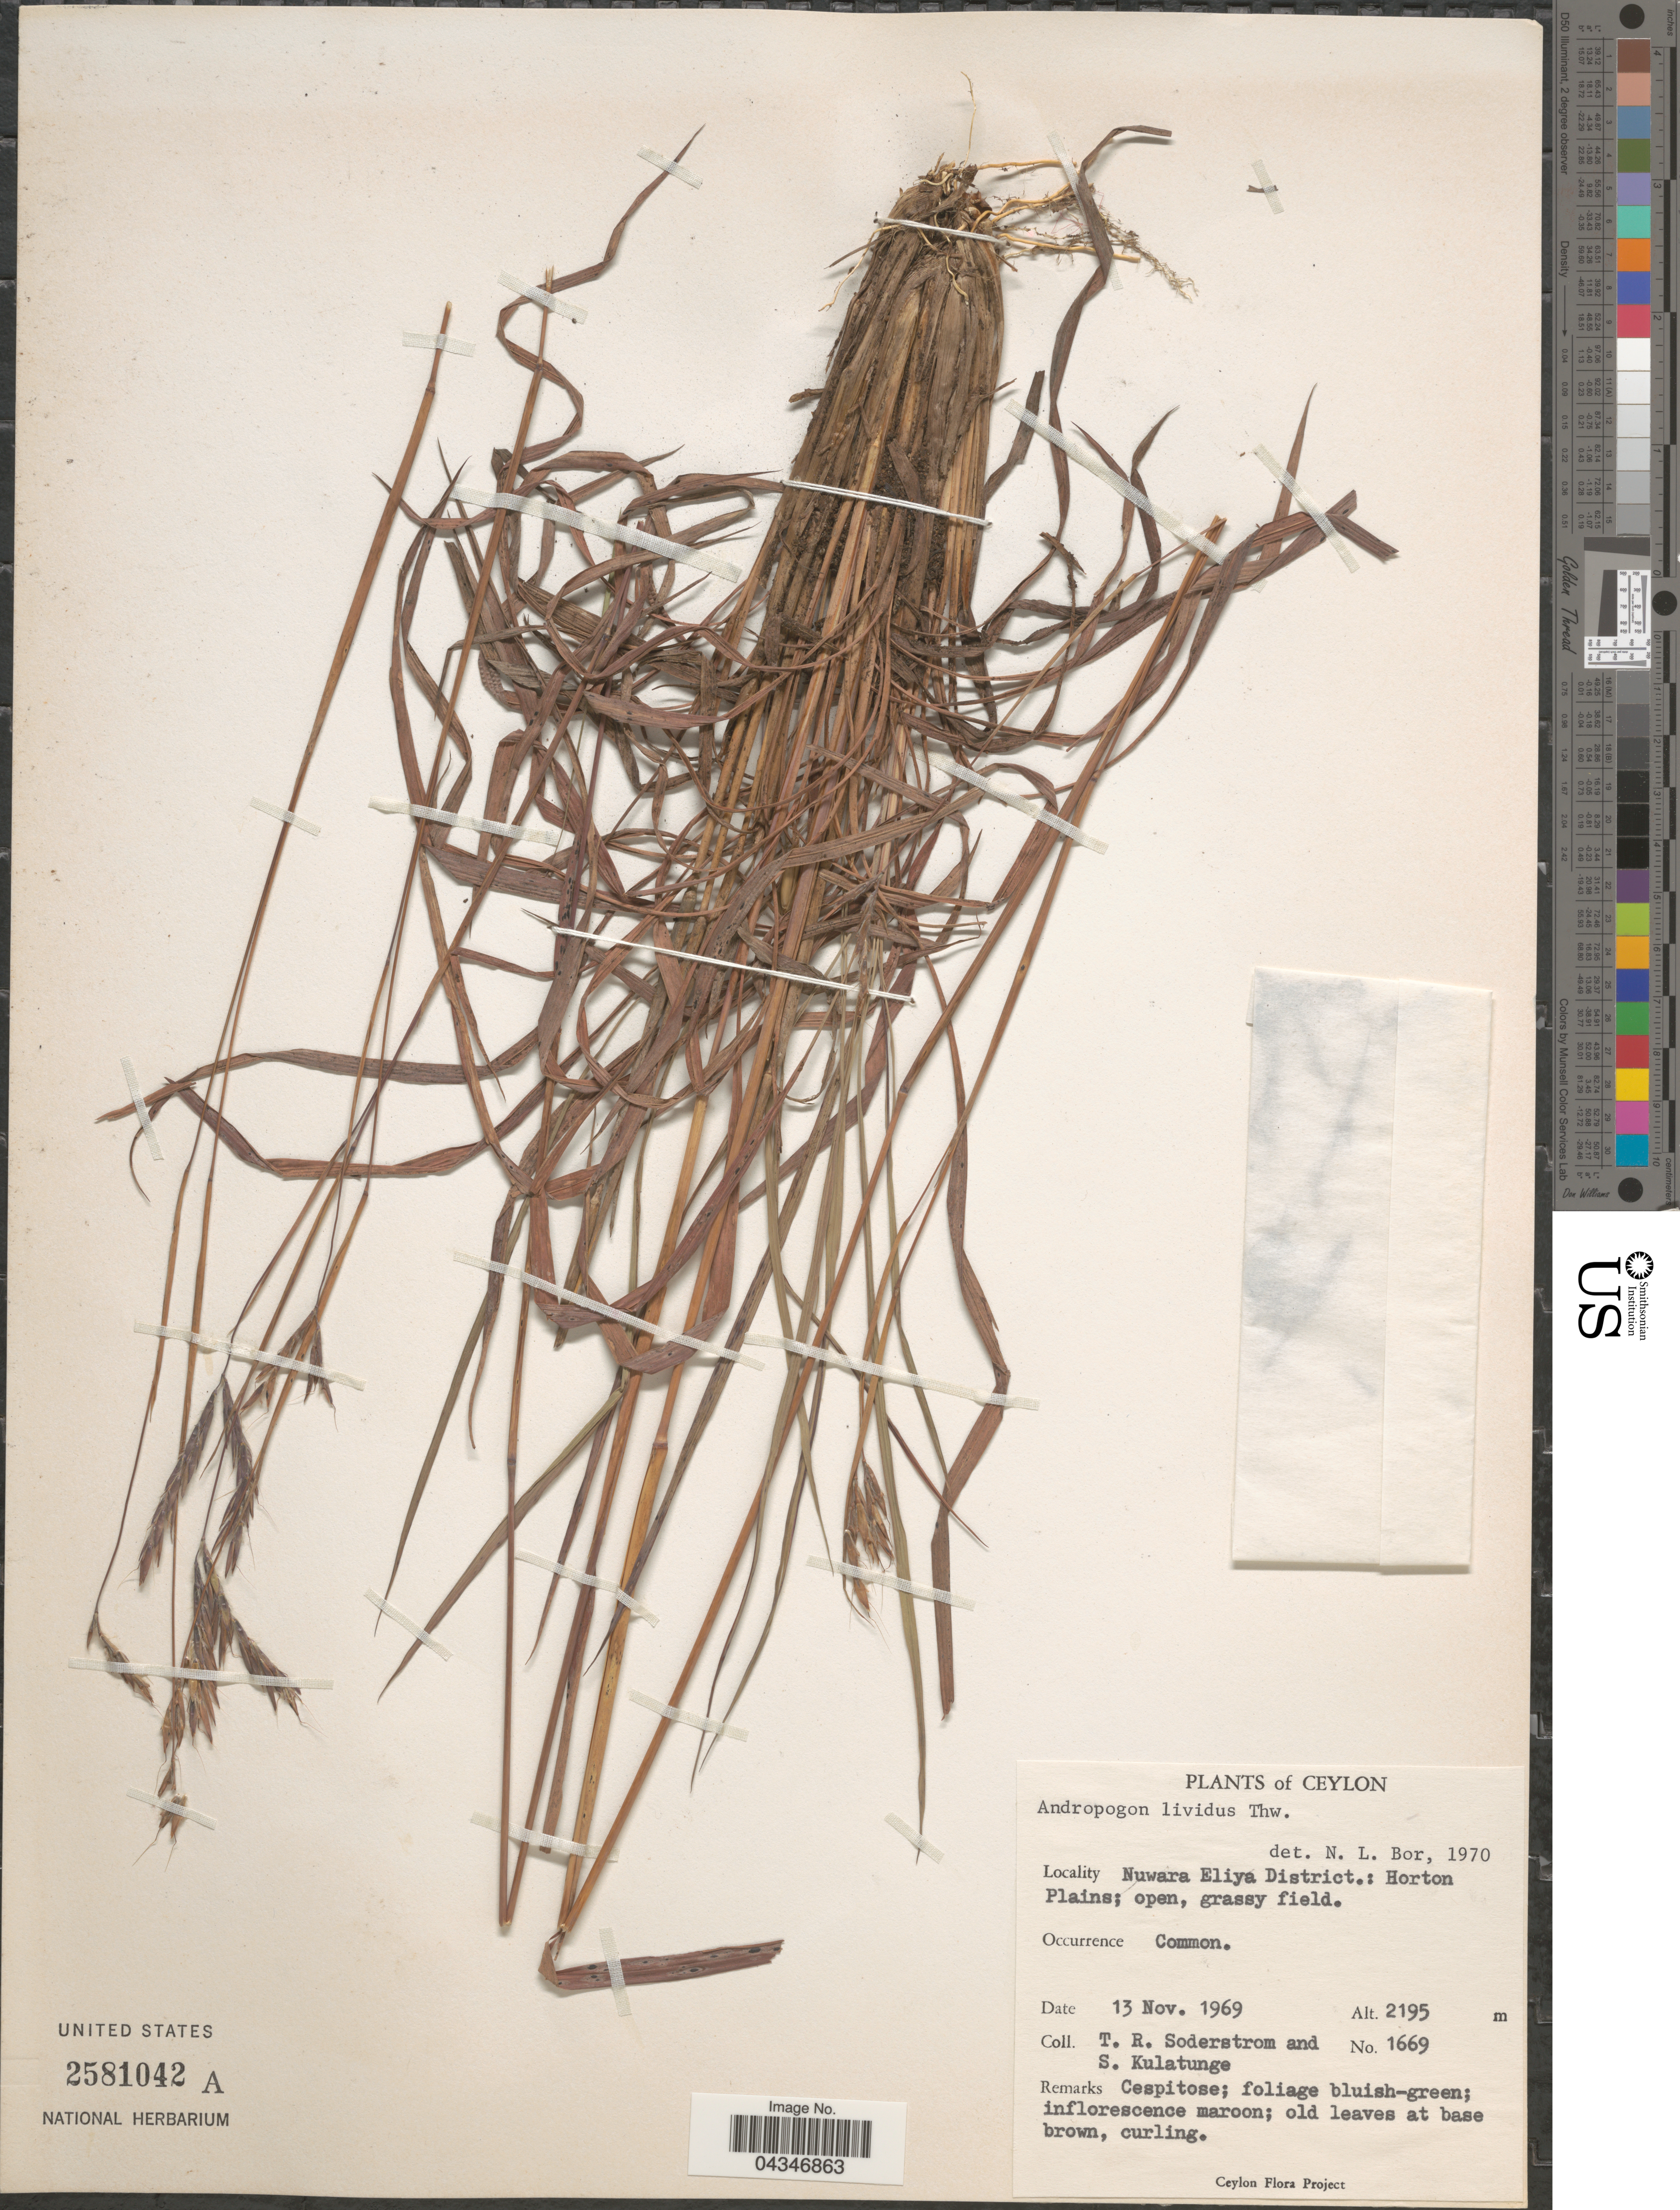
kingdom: Plantae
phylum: Tracheophyta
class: Liliopsida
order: Poales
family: Poaceae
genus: Andropogon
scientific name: Andropogon lividus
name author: Thwaites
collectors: T. R. Soderstrom & S. Kulatunge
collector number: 1669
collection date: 1969-11-13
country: Sri Lanka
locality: Ceylon. Nuwara Eliya District.: Horton Plains; open, grassy field.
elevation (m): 2195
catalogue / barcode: US 2581042A